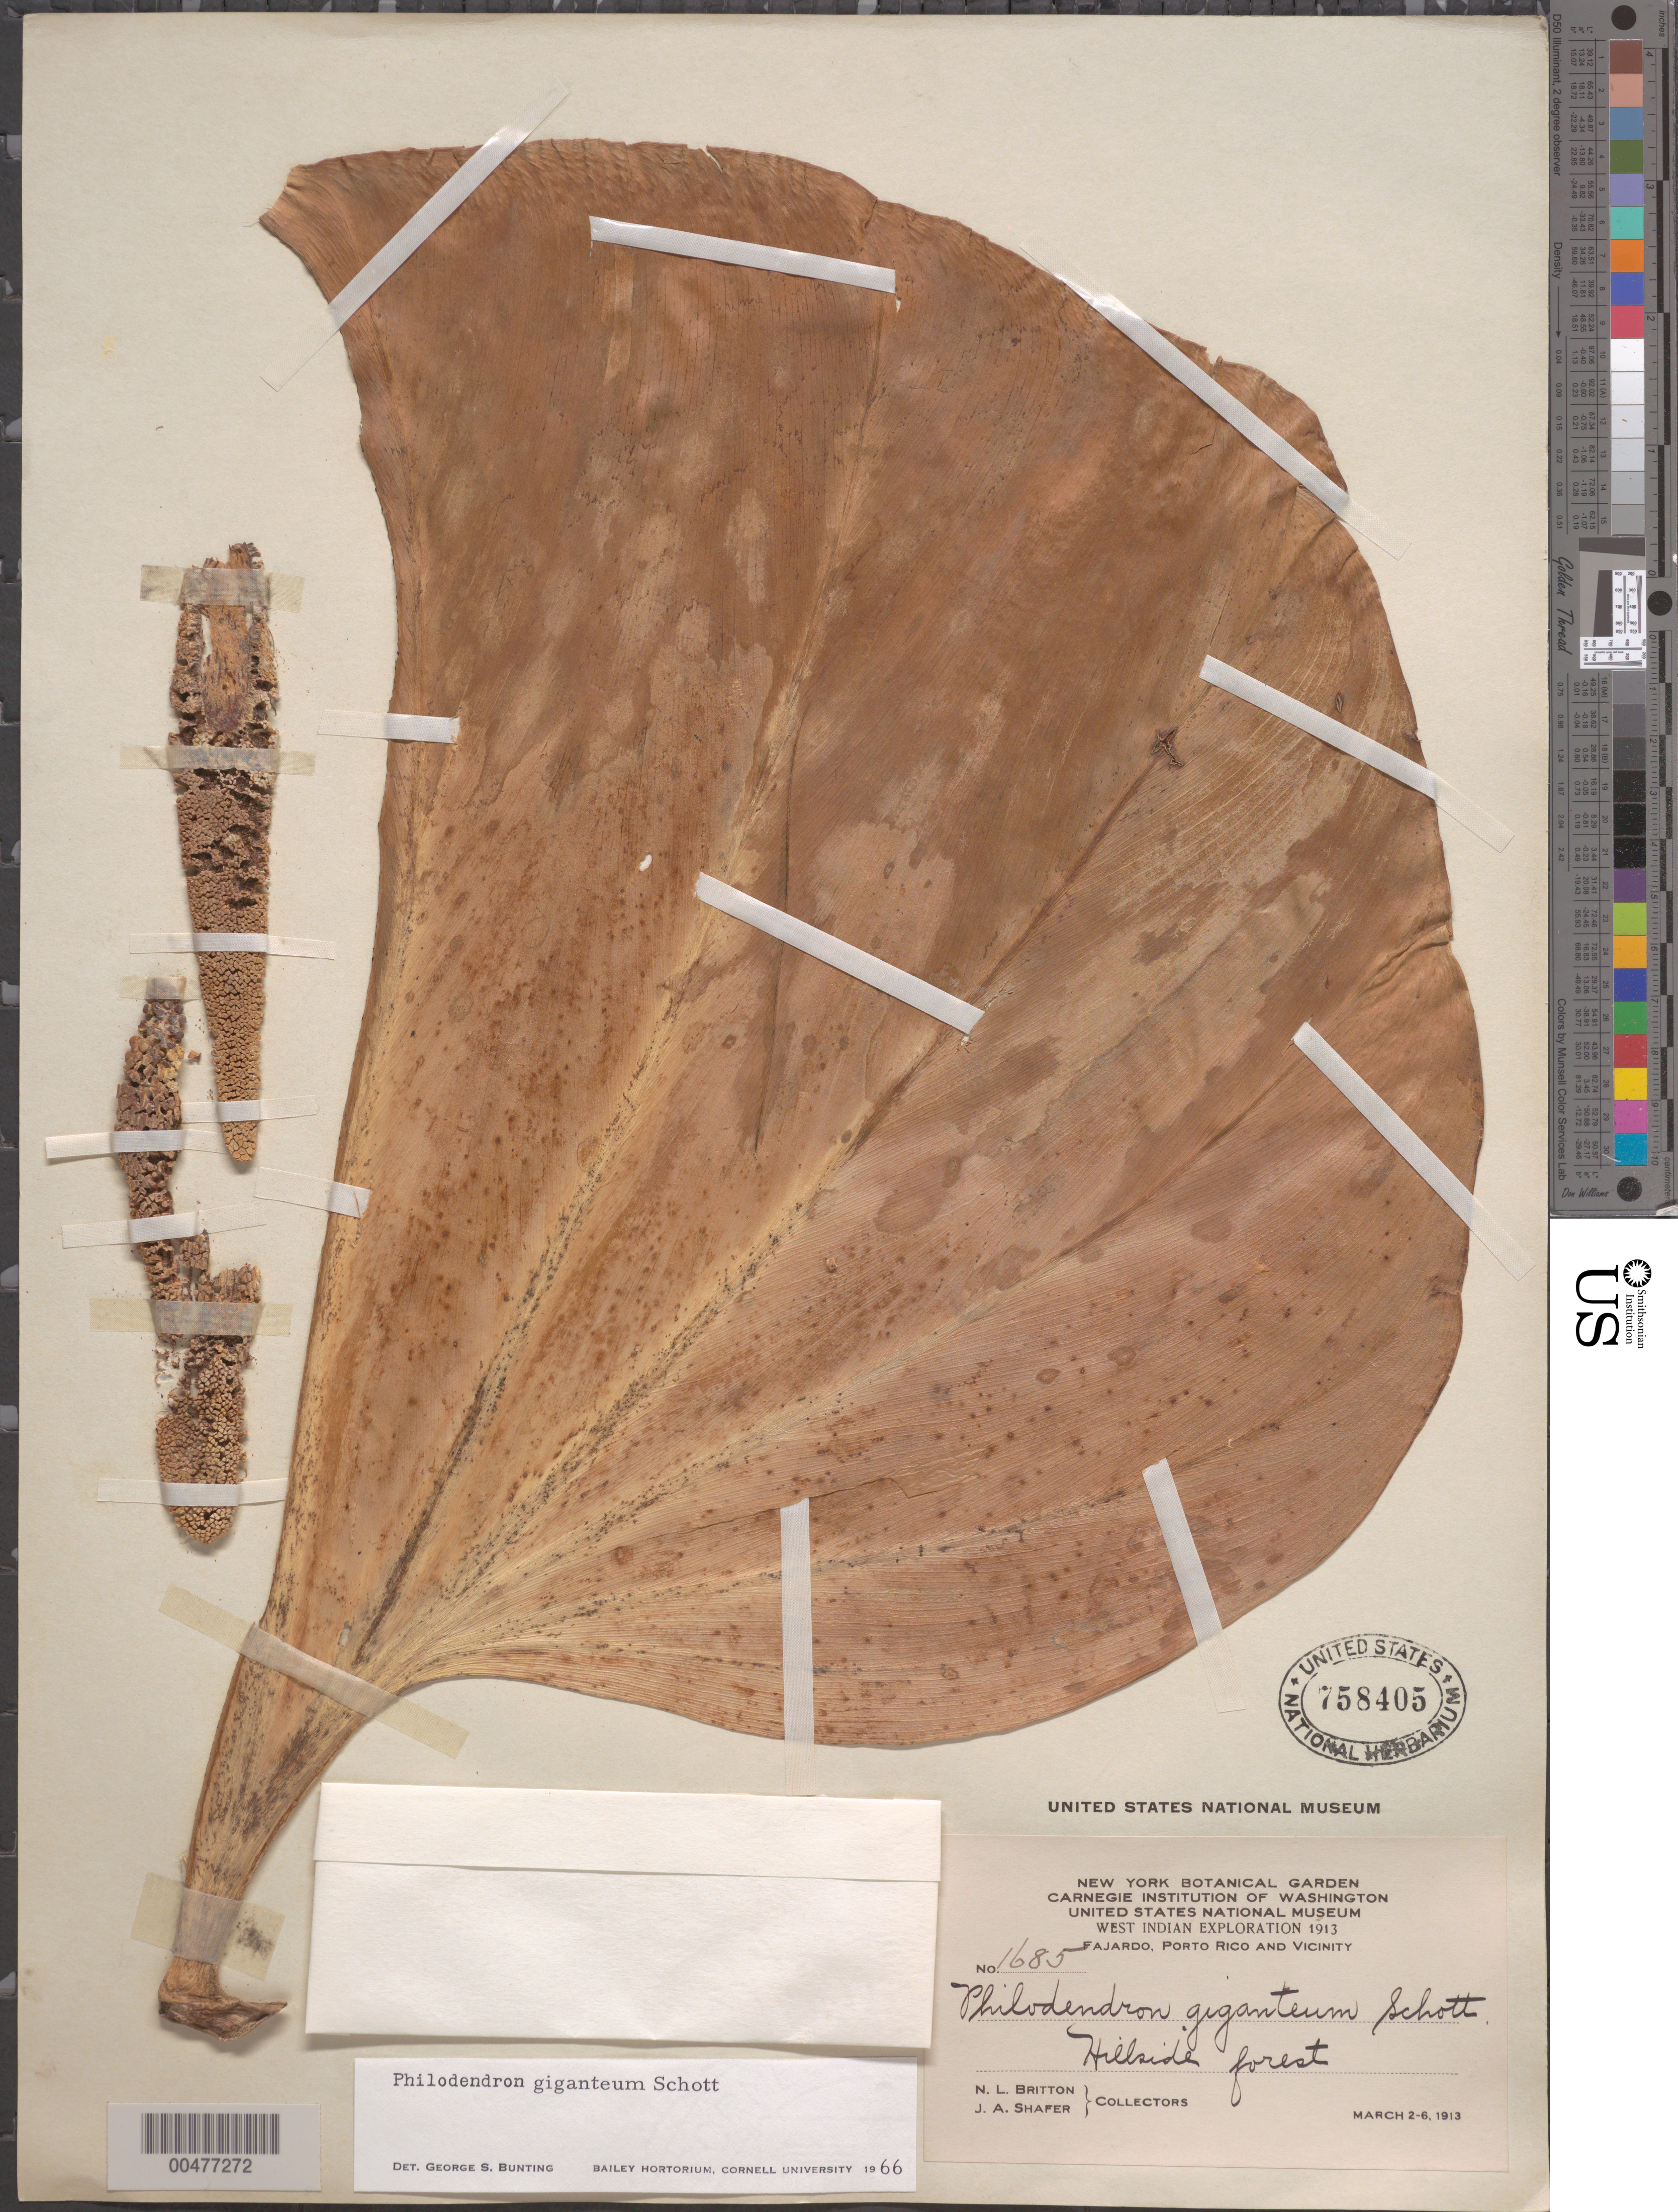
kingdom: Plantae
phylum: Tracheophyta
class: Liliopsida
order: Alismatales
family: Araceae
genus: Philodendron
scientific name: Philodendron giganteum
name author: Schott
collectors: N. Britton & J. A. Shafer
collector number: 1685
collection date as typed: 02 Mar 1913 to 06 Mar 1913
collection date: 1913-03-02/1913-03-06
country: Puerto Rico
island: Greater Antilles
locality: Fajardo. Hillside forest.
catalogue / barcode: US 758405